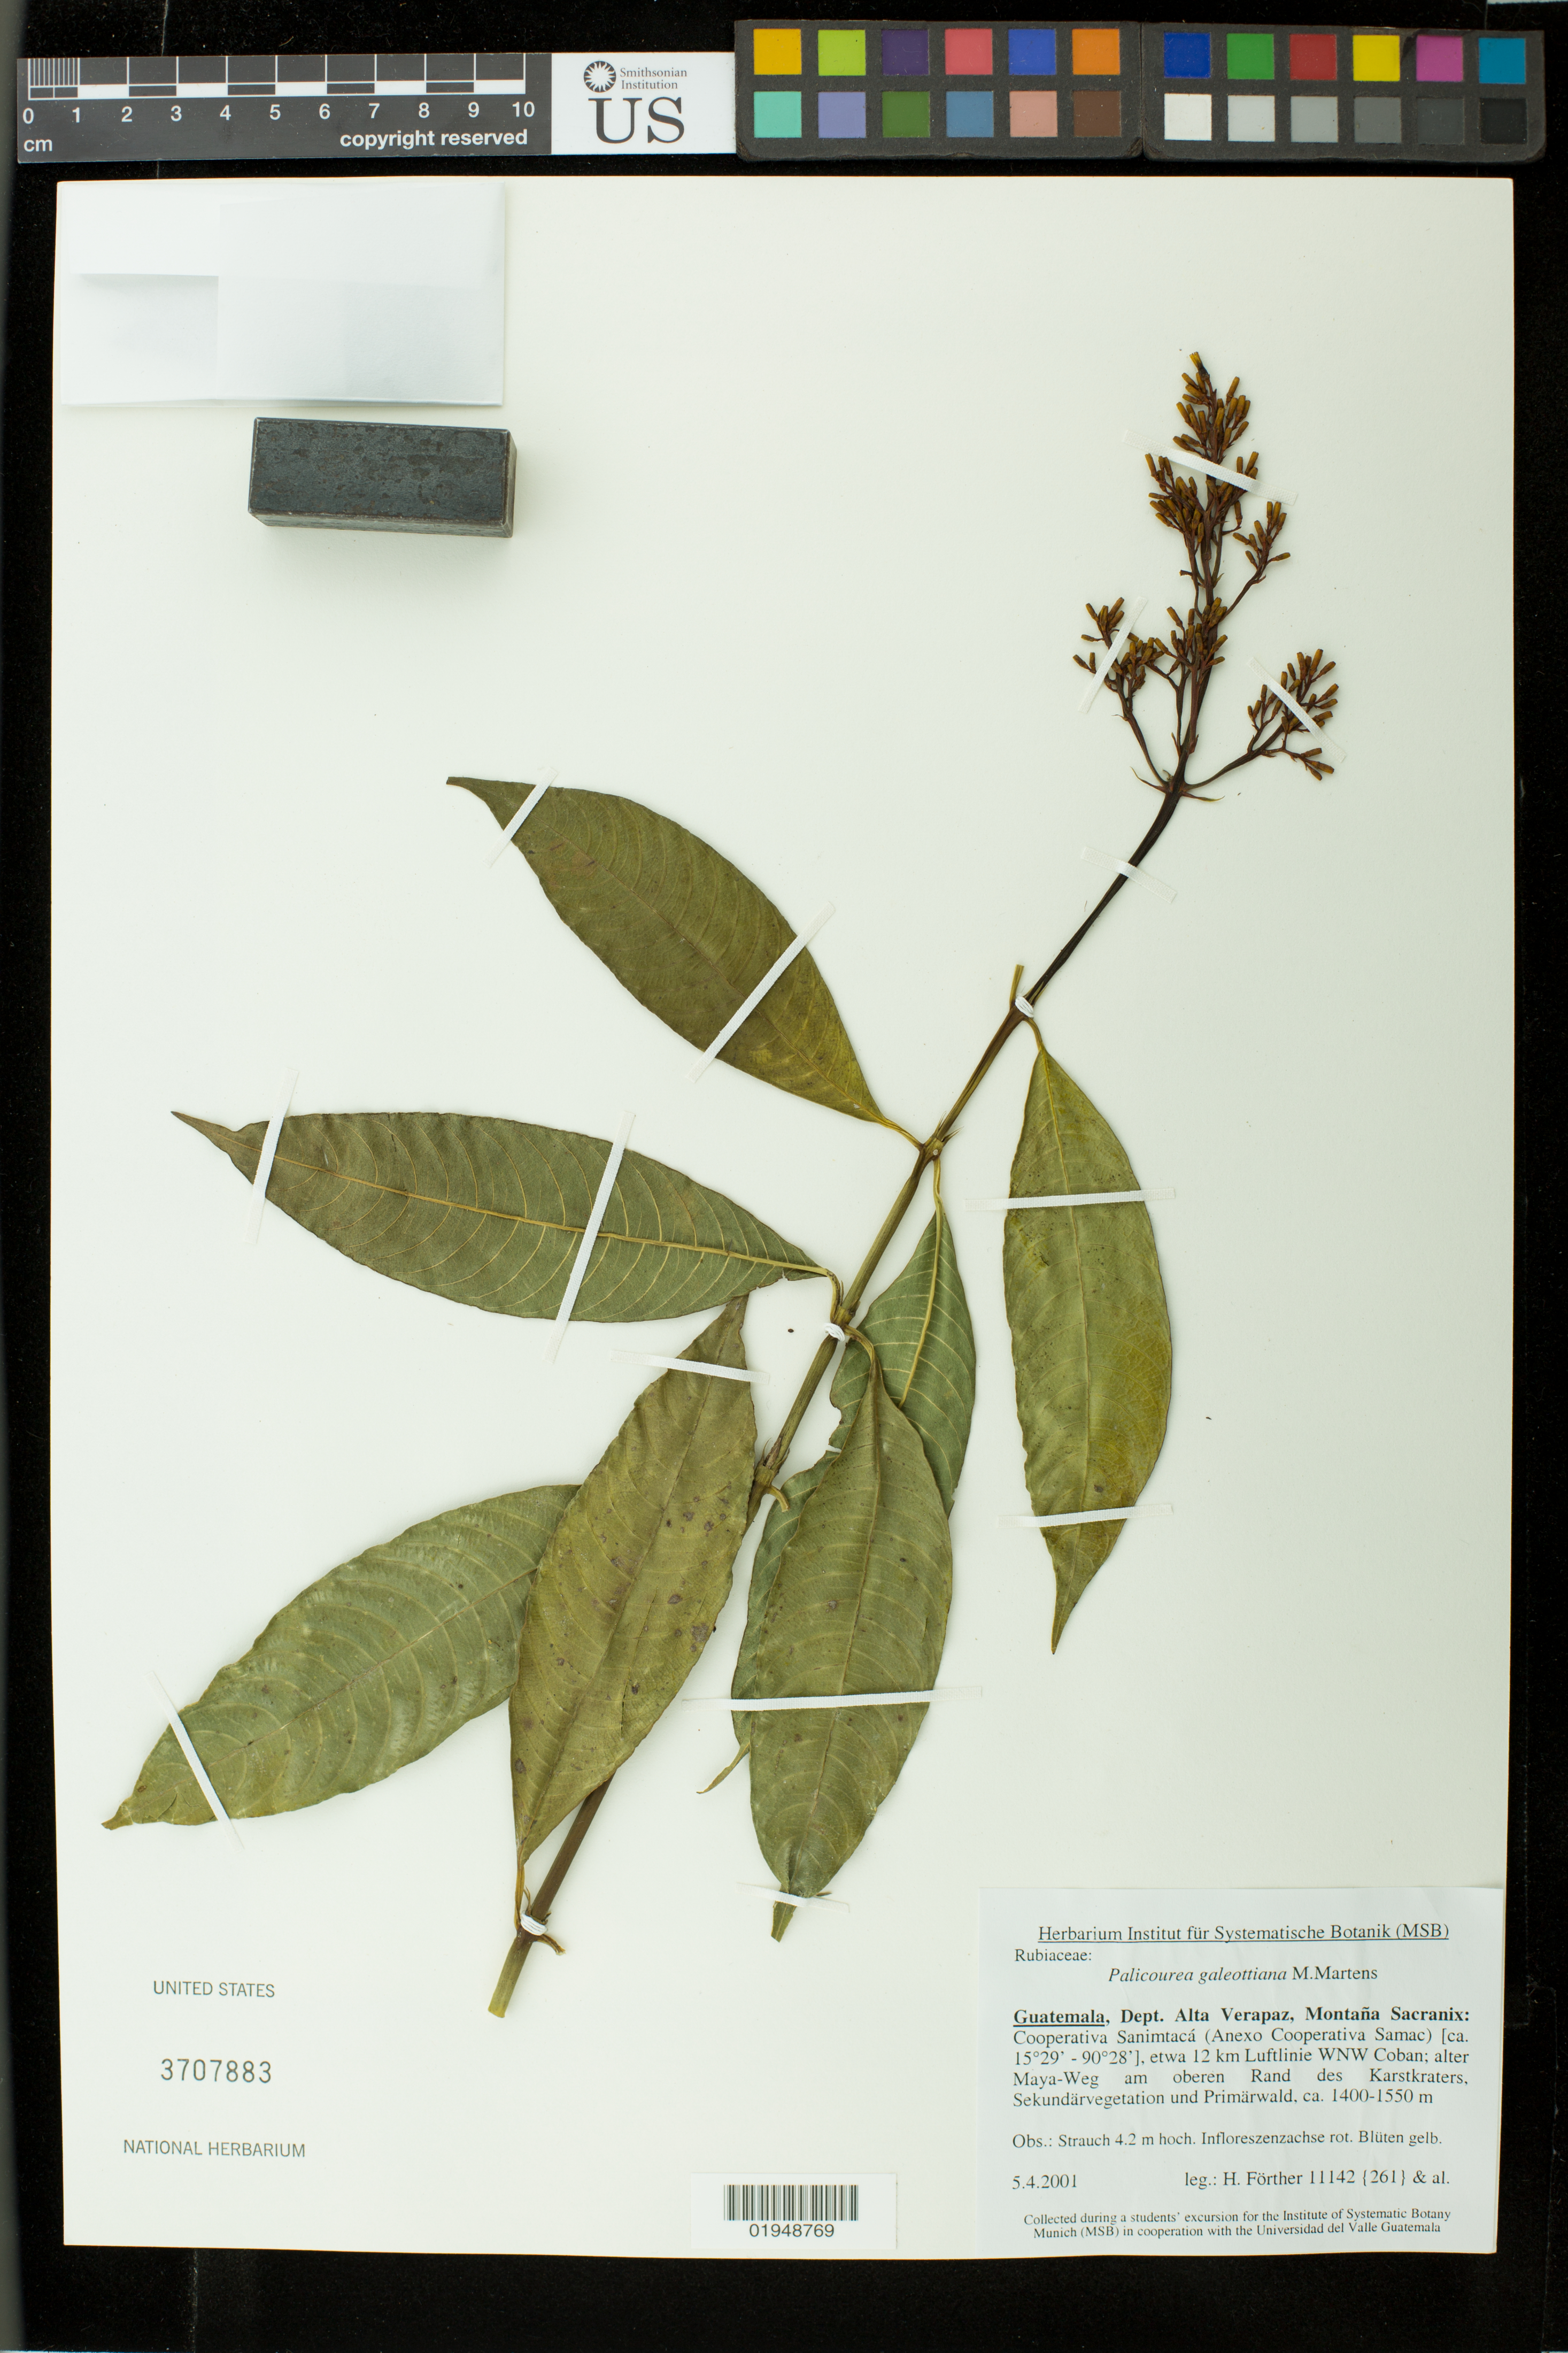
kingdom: Plantae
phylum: Tracheophyta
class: Magnoliopsida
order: Gentianales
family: Rubiaceae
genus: Palicourea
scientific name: Palicourea galeottiana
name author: M. Martens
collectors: H. Förther & et al.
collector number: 11142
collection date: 2001-04-05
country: Guatemala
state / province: Alta Verapaz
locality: Dept Alta Verapaz, Montaña Sacranix: Cooperativa Sanimtacá (Anexo Copperativa Samac), etwa 12 km Luftline WNW Coban; alter Maya-Weg am oberen Rand des Karstkraters, Sekundärvegetation und Primärwald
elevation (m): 1400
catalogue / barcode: US 3707883